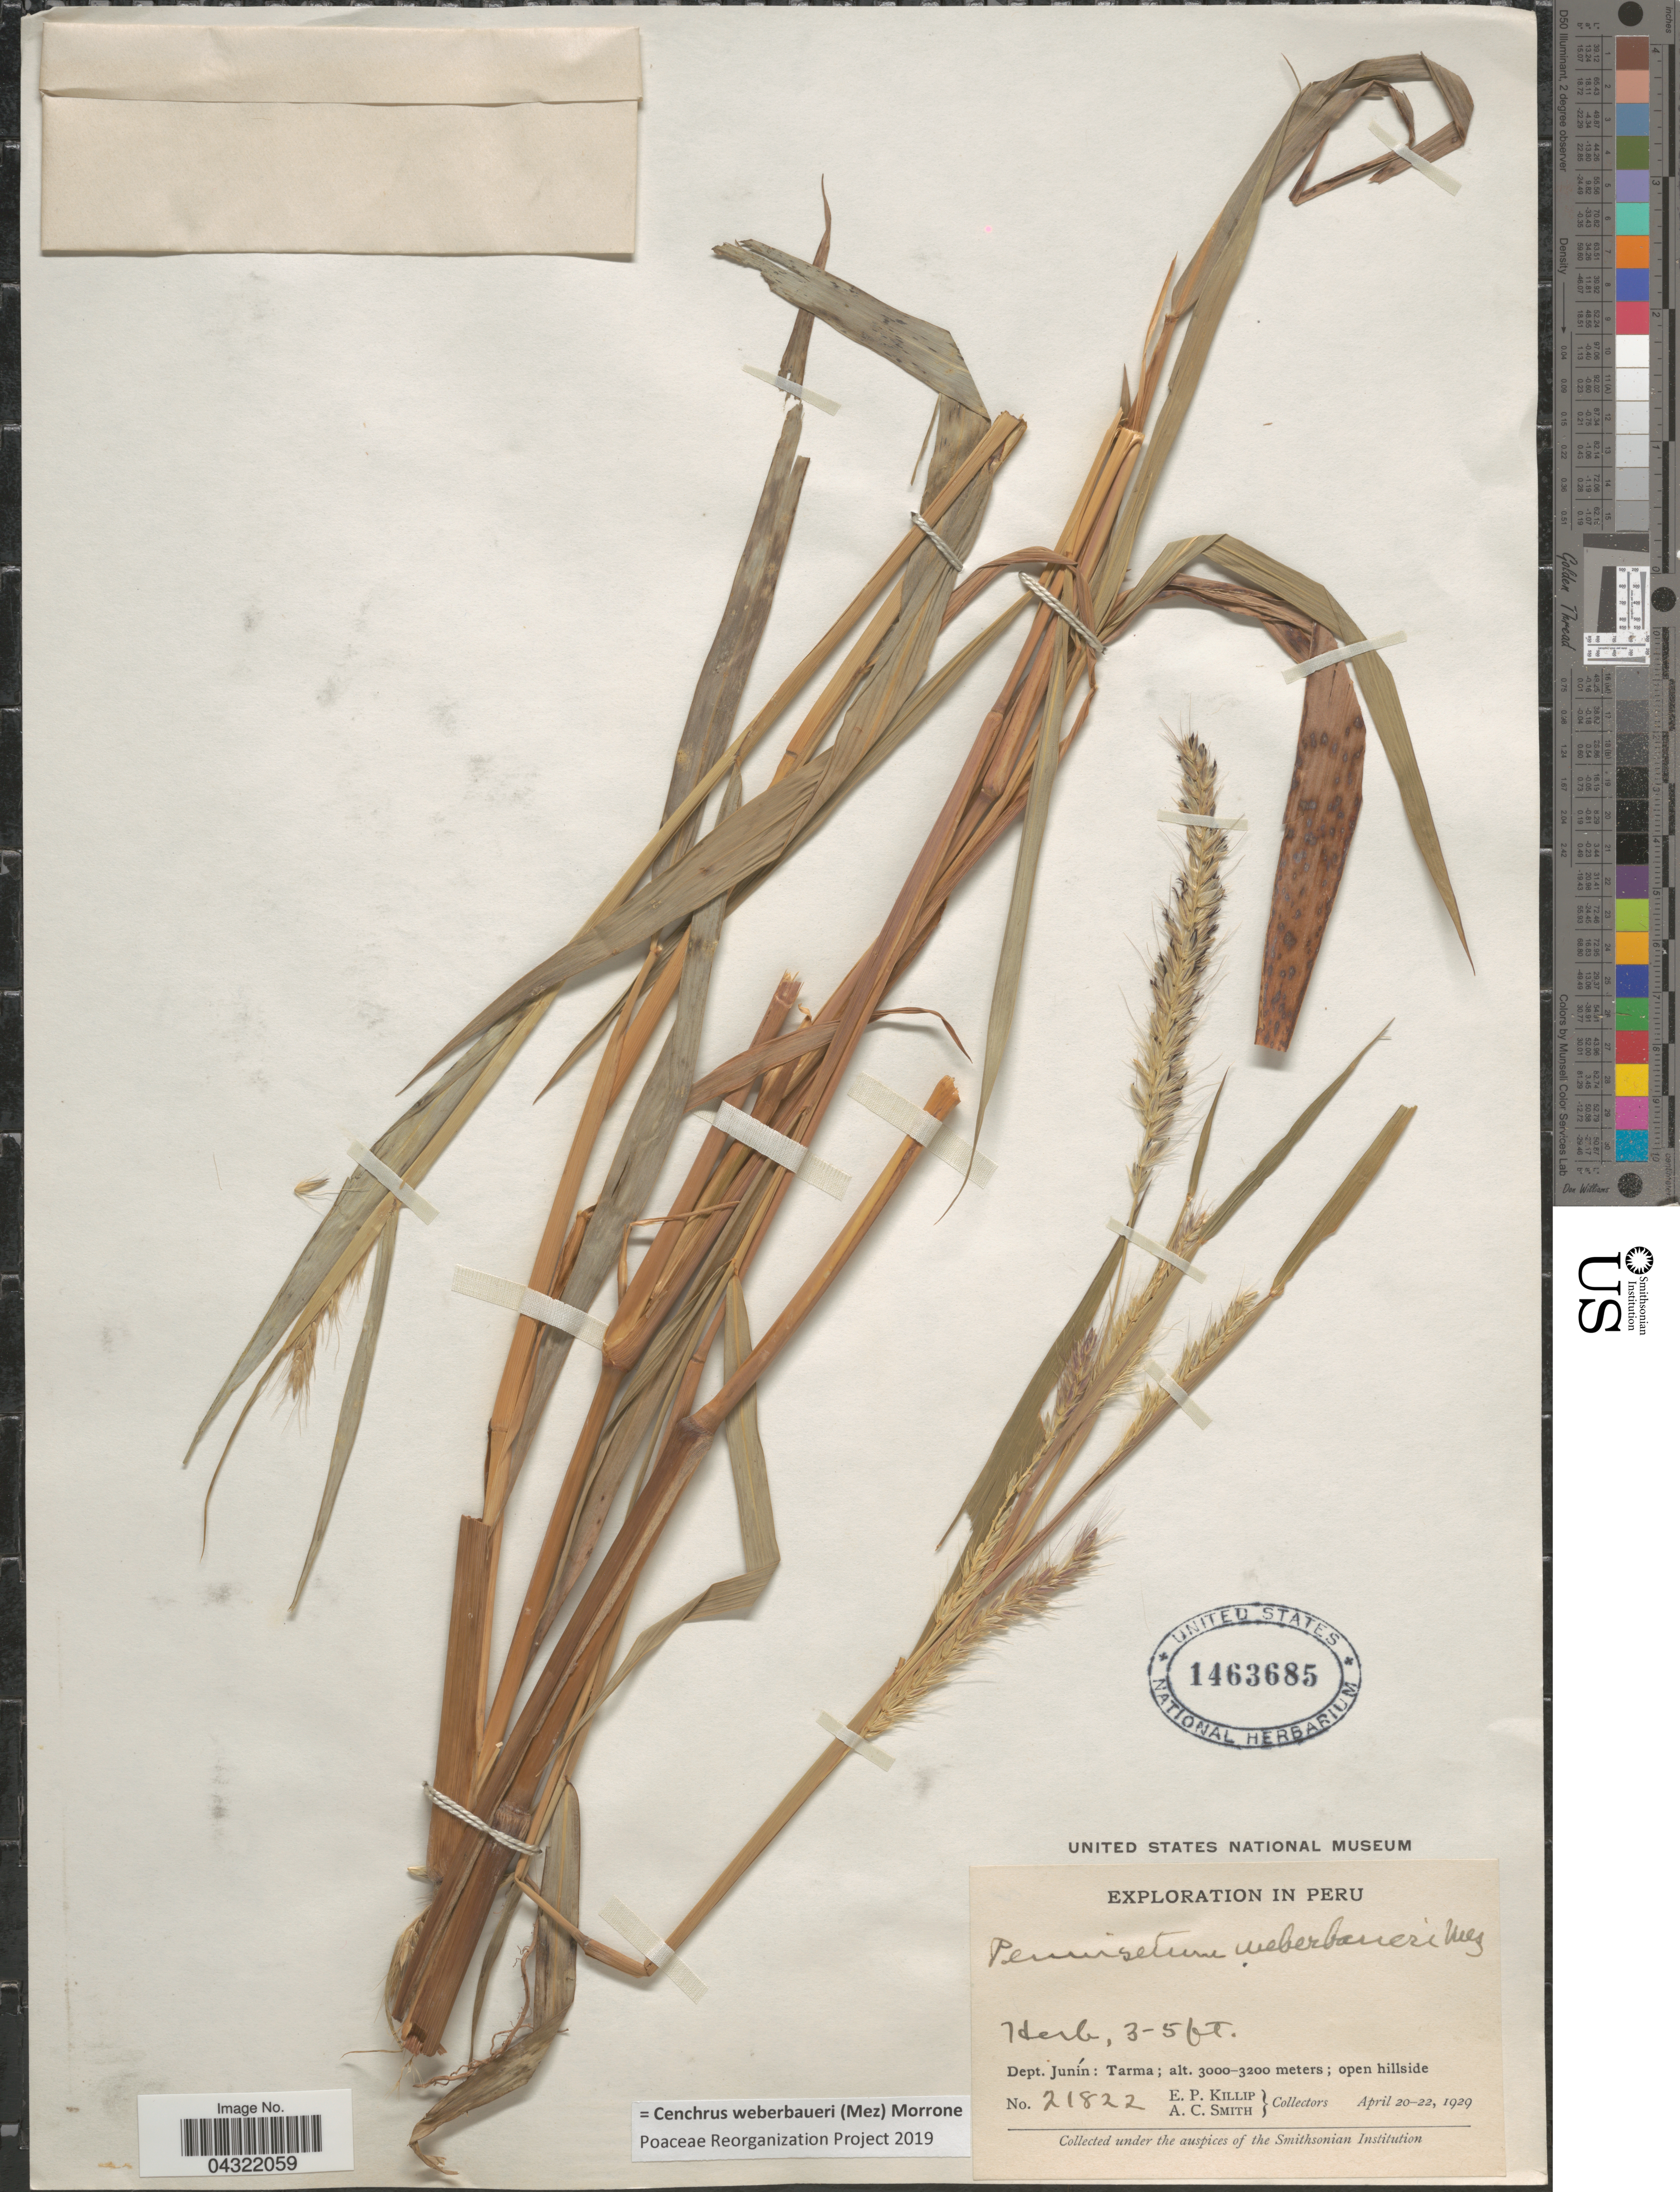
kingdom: Plantae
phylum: Tracheophyta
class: Liliopsida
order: Poales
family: Poaceae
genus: Cenchrus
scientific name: Cenchrus weberbaueri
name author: (Mez) Morrone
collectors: E. P. Killip & A. C. Smith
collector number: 21822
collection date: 1929-04-20/1929-04-22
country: Peru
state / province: Junín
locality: Exploration in Peru. Dept. Junín: Tarma; open hillside.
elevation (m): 3000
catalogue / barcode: US 1463685